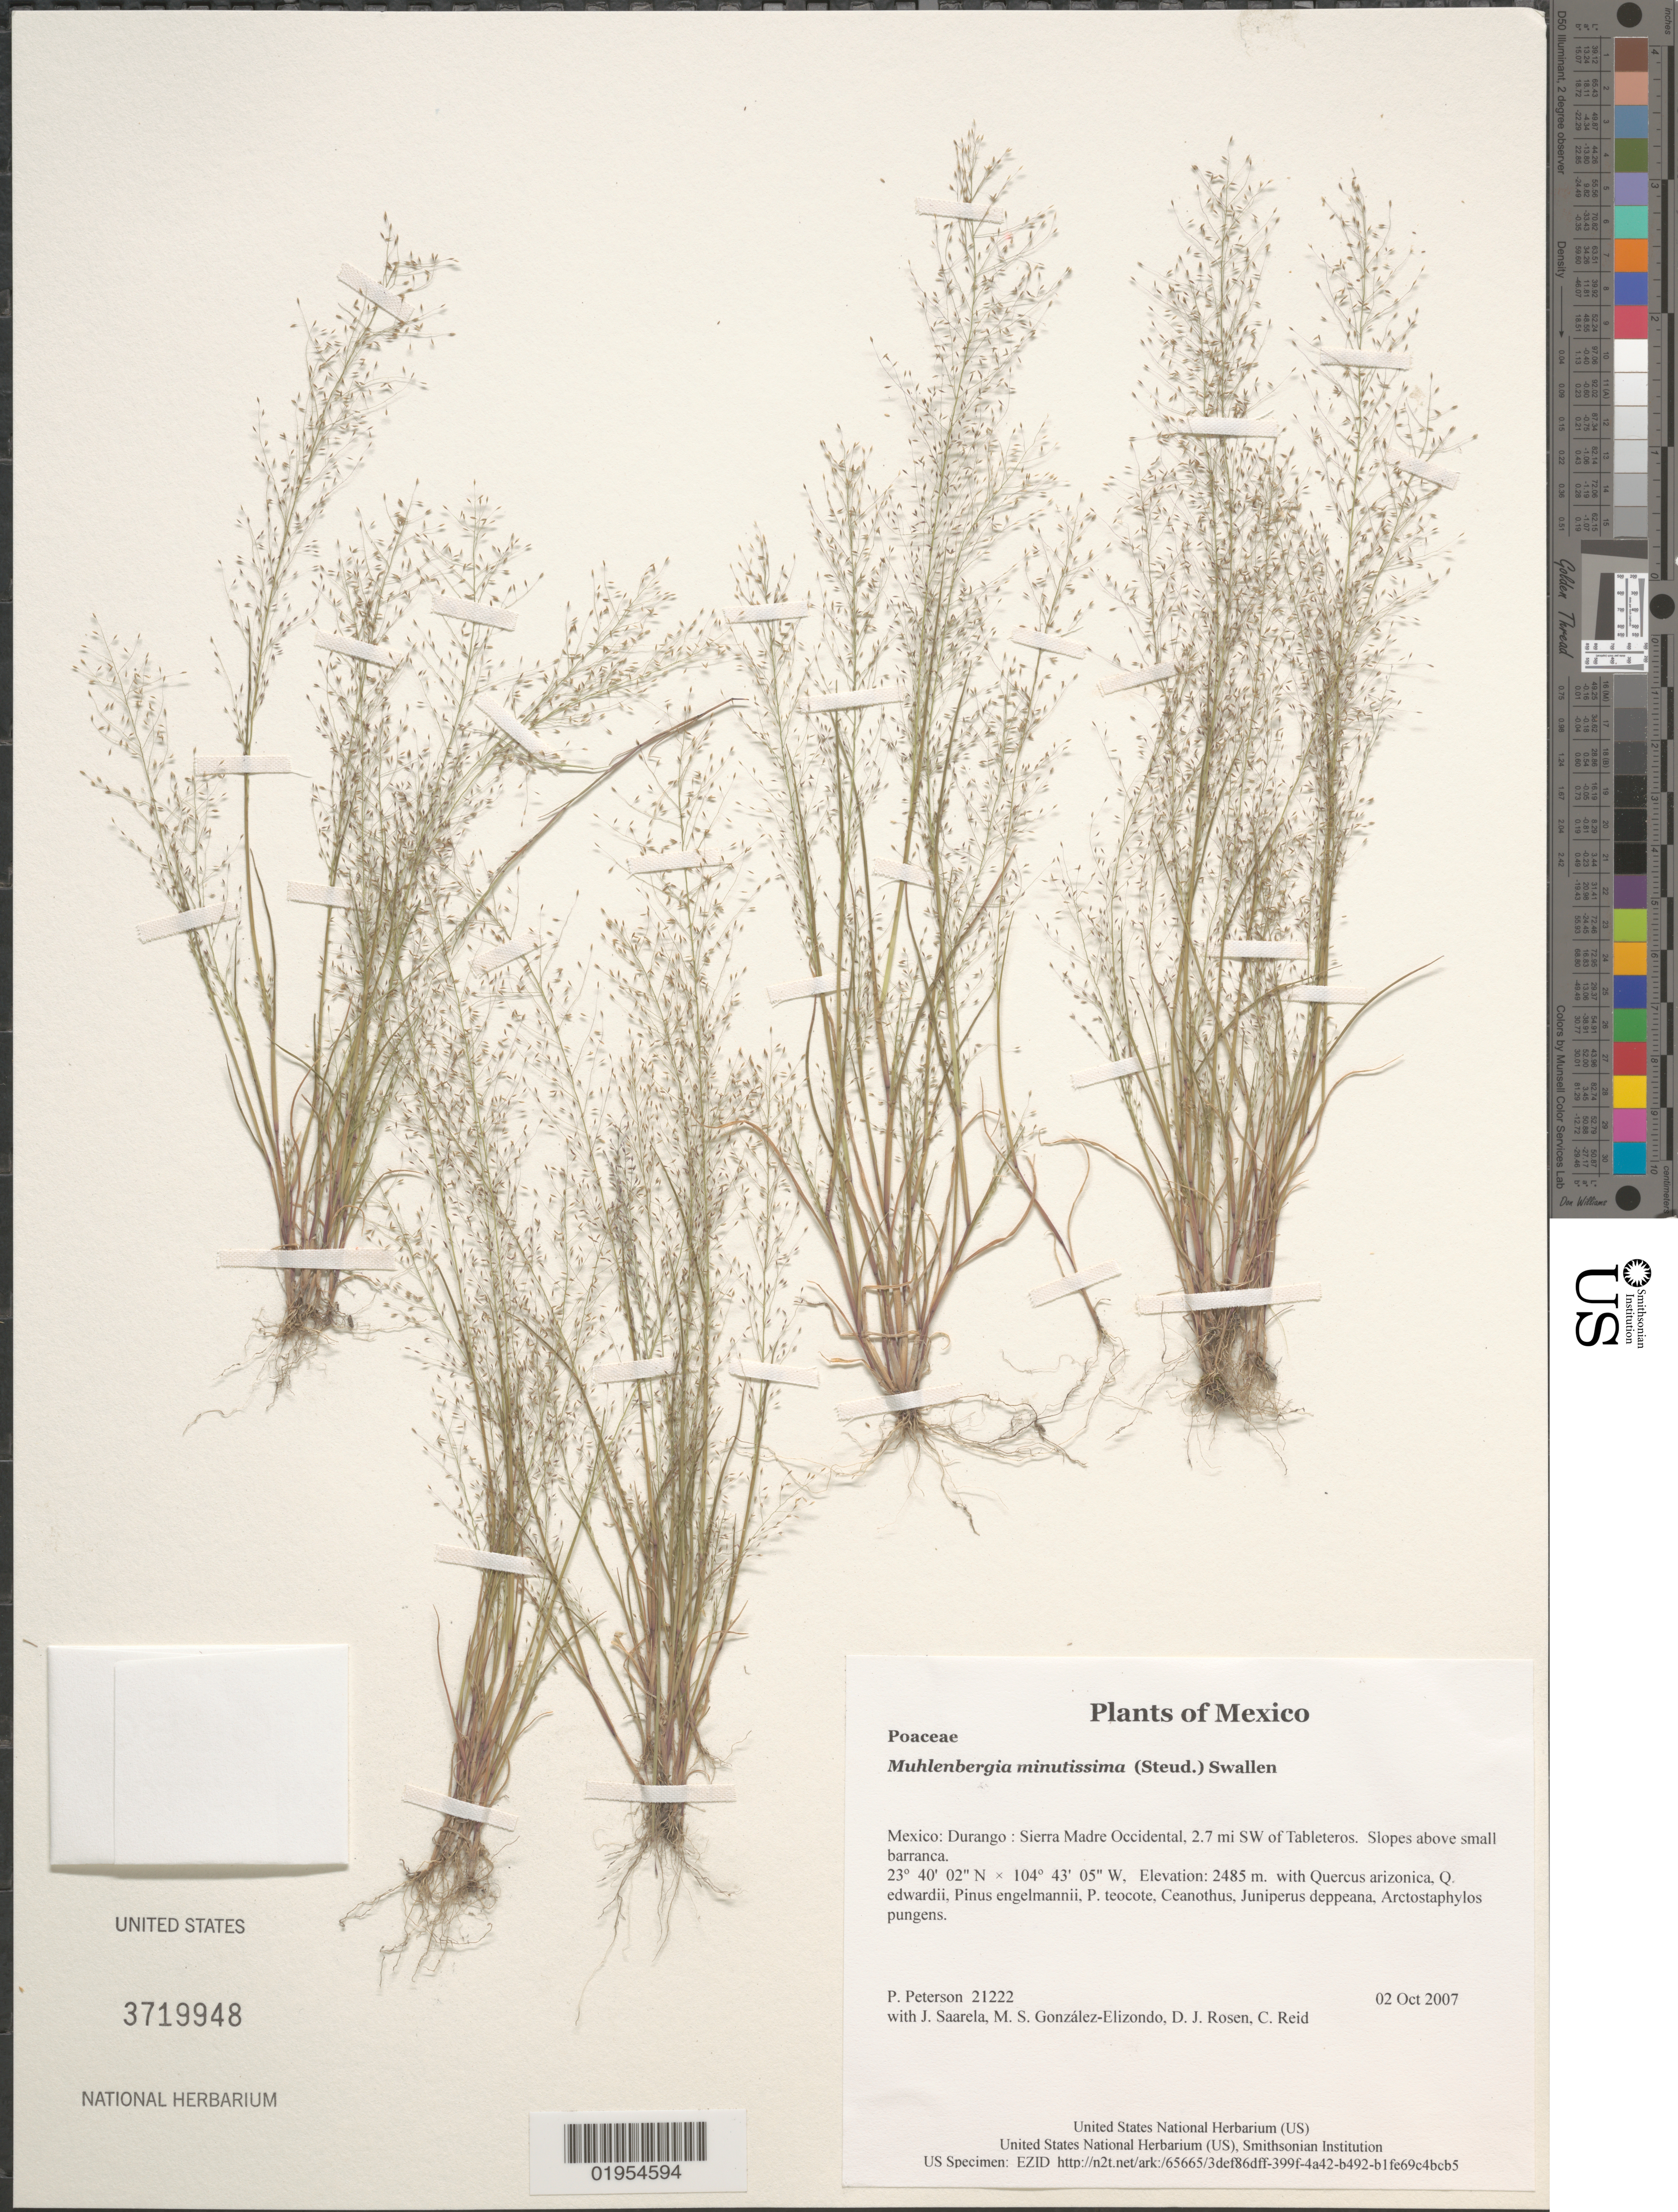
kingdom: Plantae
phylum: Tracheophyta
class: Liliopsida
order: Poales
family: Poaceae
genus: Muhlenbergia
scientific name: Muhlenbergia minutissima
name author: (Steud.) Swallen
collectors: P. M. Peterson, J. Saarela, M. S. González-Elizondo, D. J. Rosen & C. Reid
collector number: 21222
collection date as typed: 02 Oct 2007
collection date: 2007-10-02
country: Mexico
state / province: Durango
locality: Sierra Madre Occidental, 2.7 mi SW of Tableteros. Slopes above small barranca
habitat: with Quercus arizonica, Q. edwardii, Pinus engelmannii, P. teocote, Ceanothus, Juniperus deppeana, Arctostaphylos pungens.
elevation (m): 2485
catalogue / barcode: US 3719948